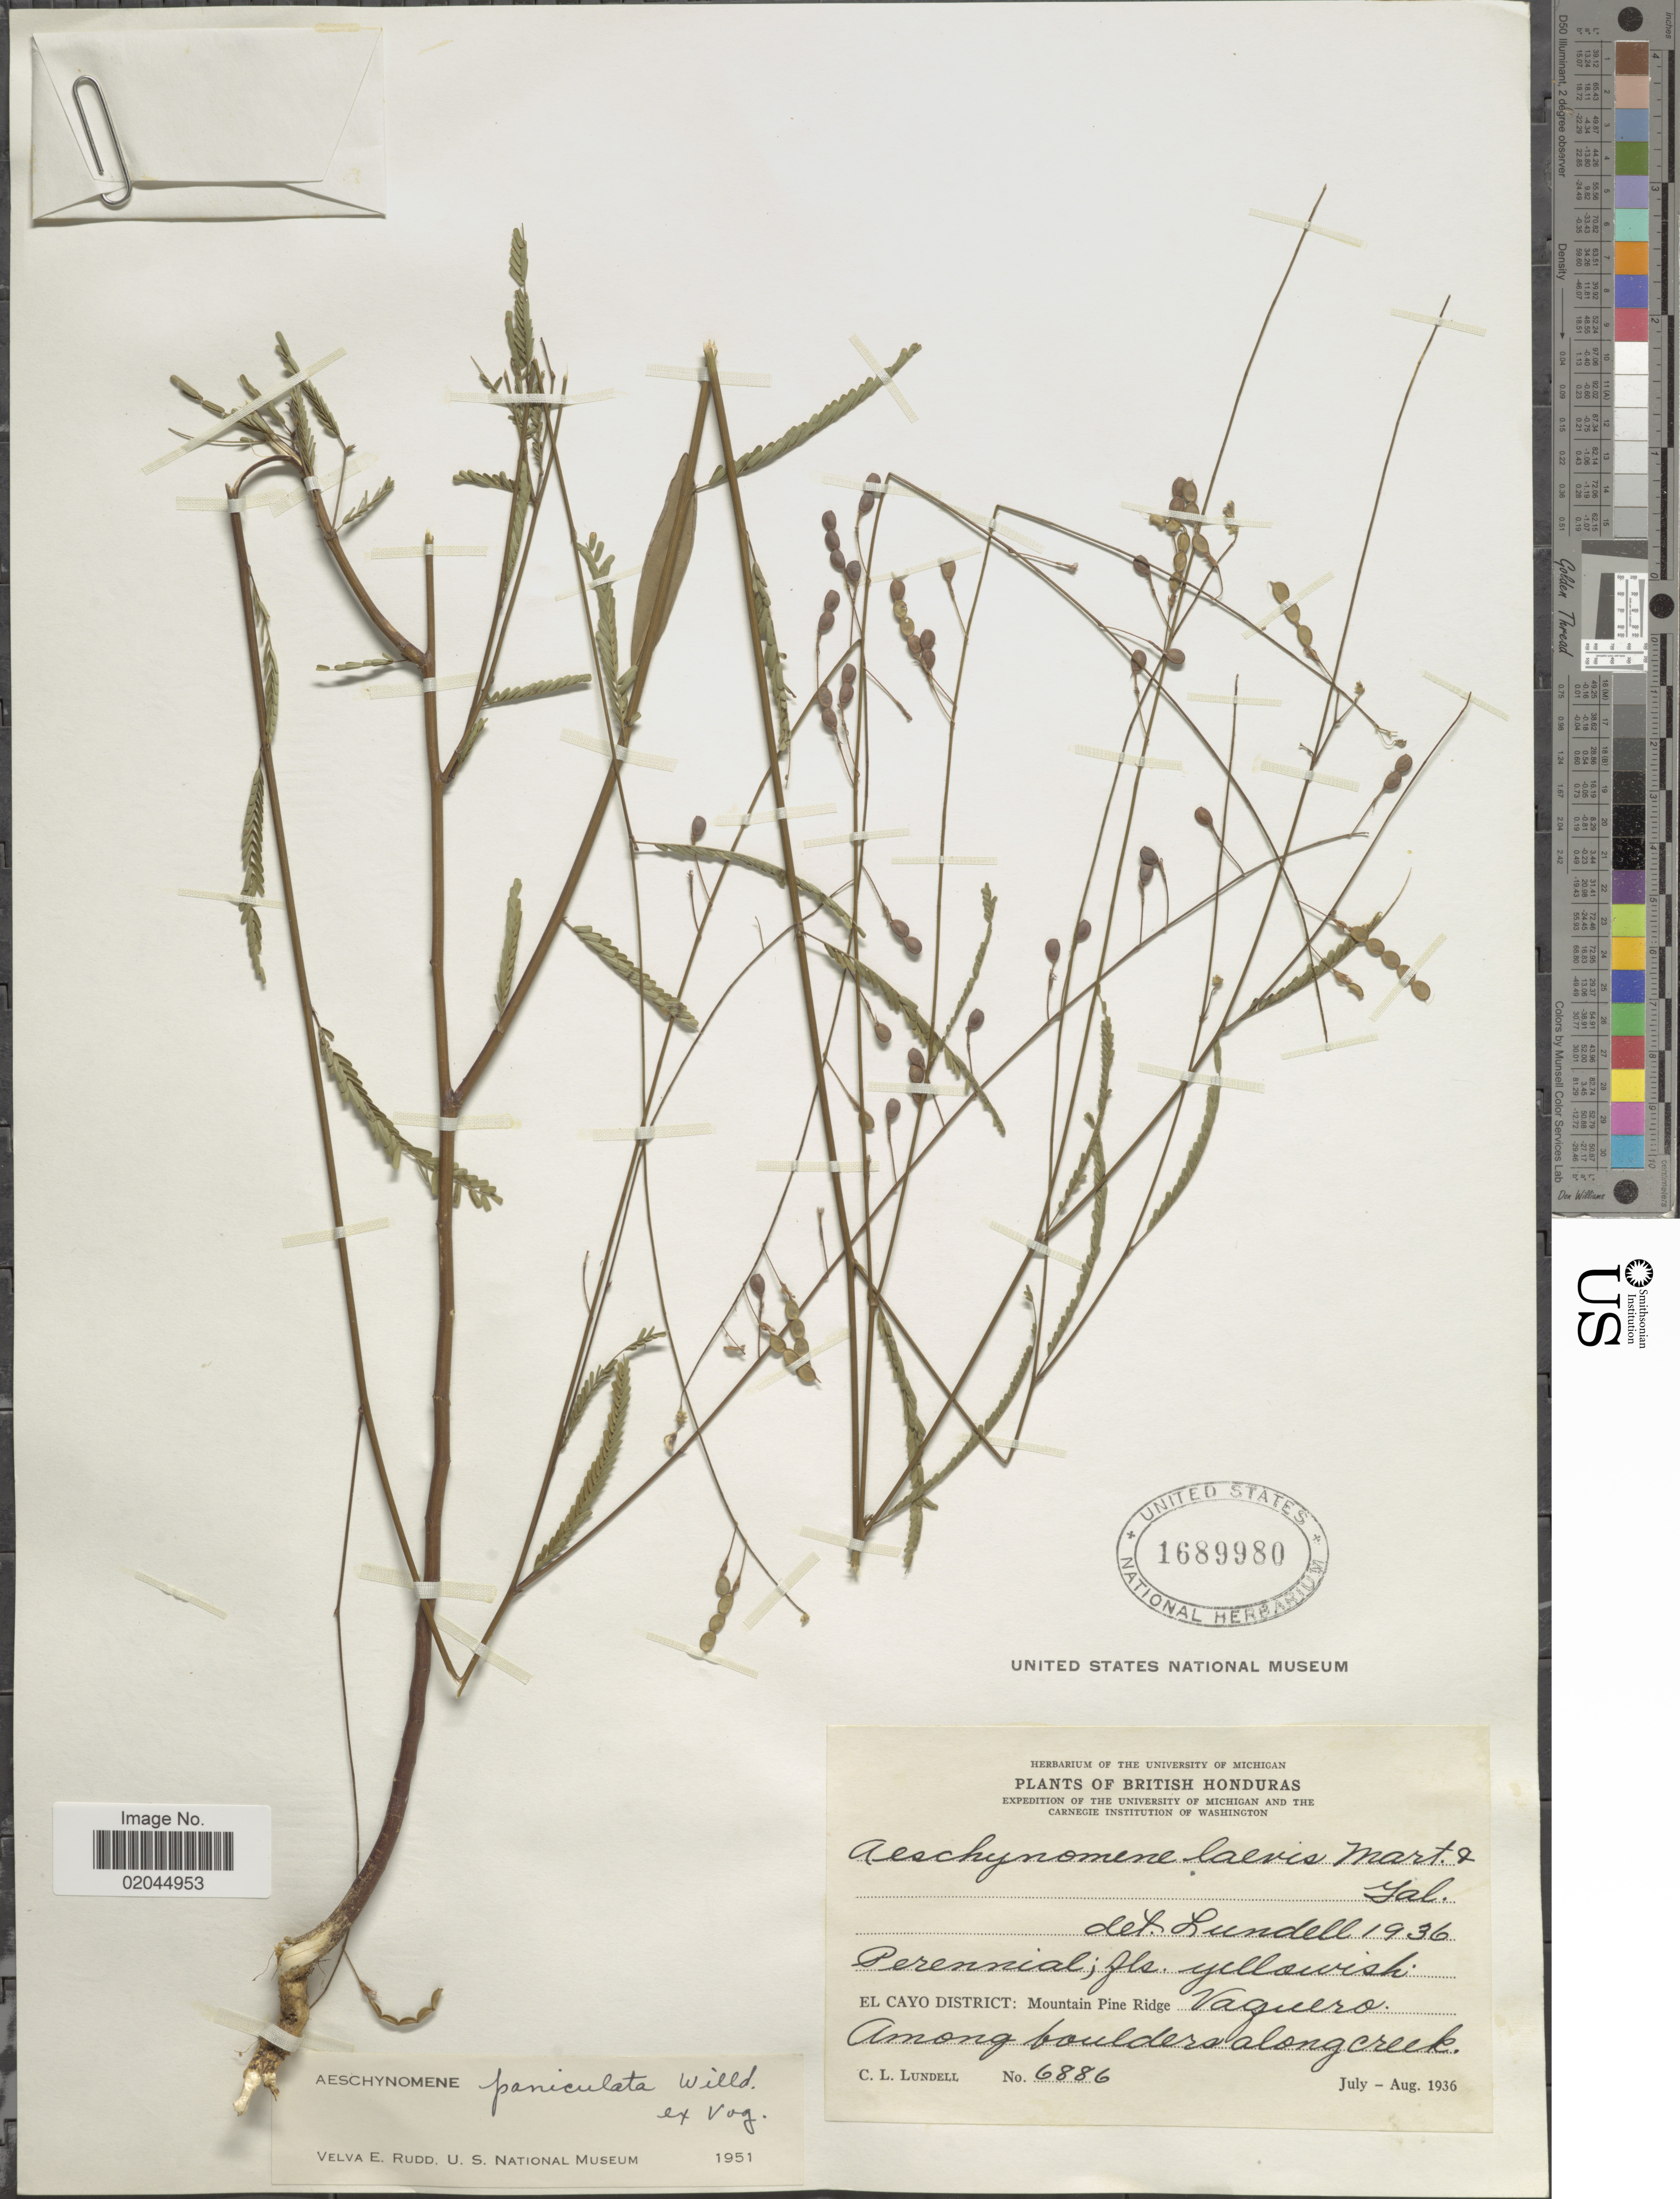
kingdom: Plantae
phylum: Tracheophyta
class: Magnoliopsida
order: Fabales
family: Fabaceae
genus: Aeschynomene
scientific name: Aeschynomene paniculata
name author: Vogel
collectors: C. L. Lundell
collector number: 6886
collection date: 1936-07/1936-08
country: Belize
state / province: Cayo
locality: El Cayo District: Mountain Pine Ridgem Vaguero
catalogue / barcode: US 1689980